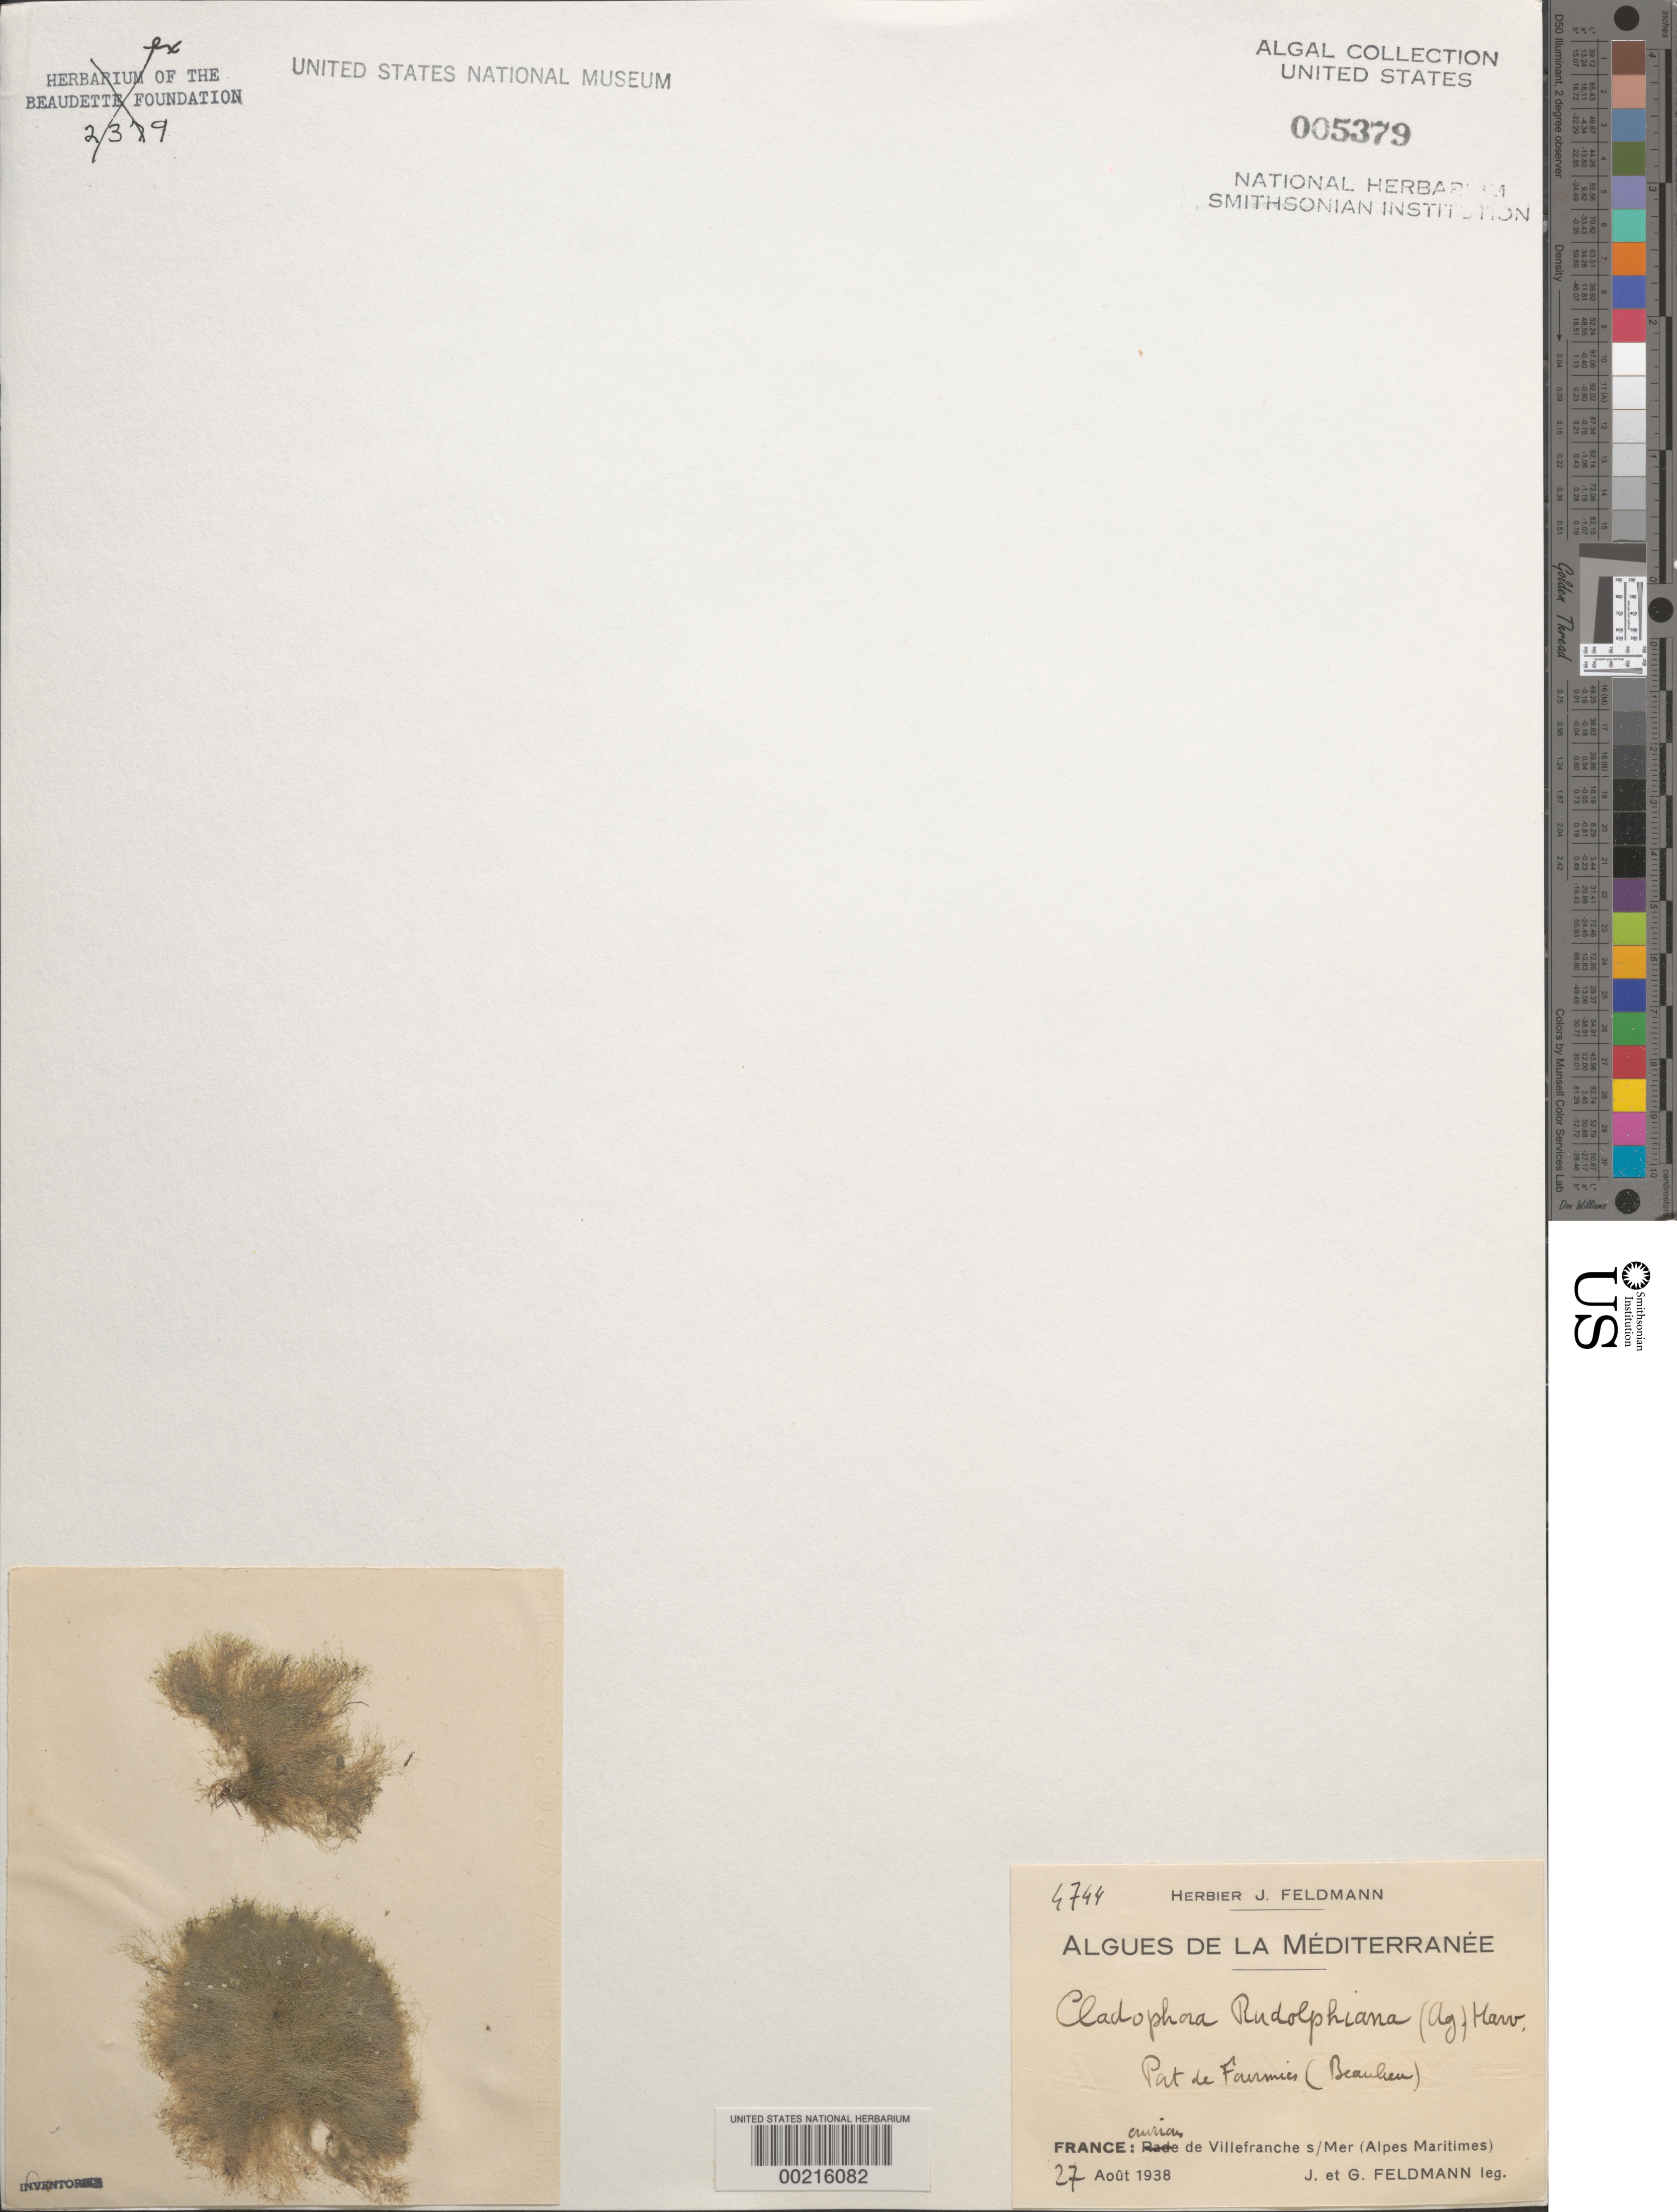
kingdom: Plantae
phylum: Chlorophyta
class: Ulvophyceae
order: Cladophorales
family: Cladophoraceae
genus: Cladophora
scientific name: Cladophora sericea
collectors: J. Feldmann & G. Feldmann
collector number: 4744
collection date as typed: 27 Aug 1938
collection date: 1938-08-27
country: France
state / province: Provence-Alpes-Côte d'Azur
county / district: Alpes-Maritimes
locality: Villefranche sur Mer area, Port de Forumies, Beaulieu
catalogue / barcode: US 5379